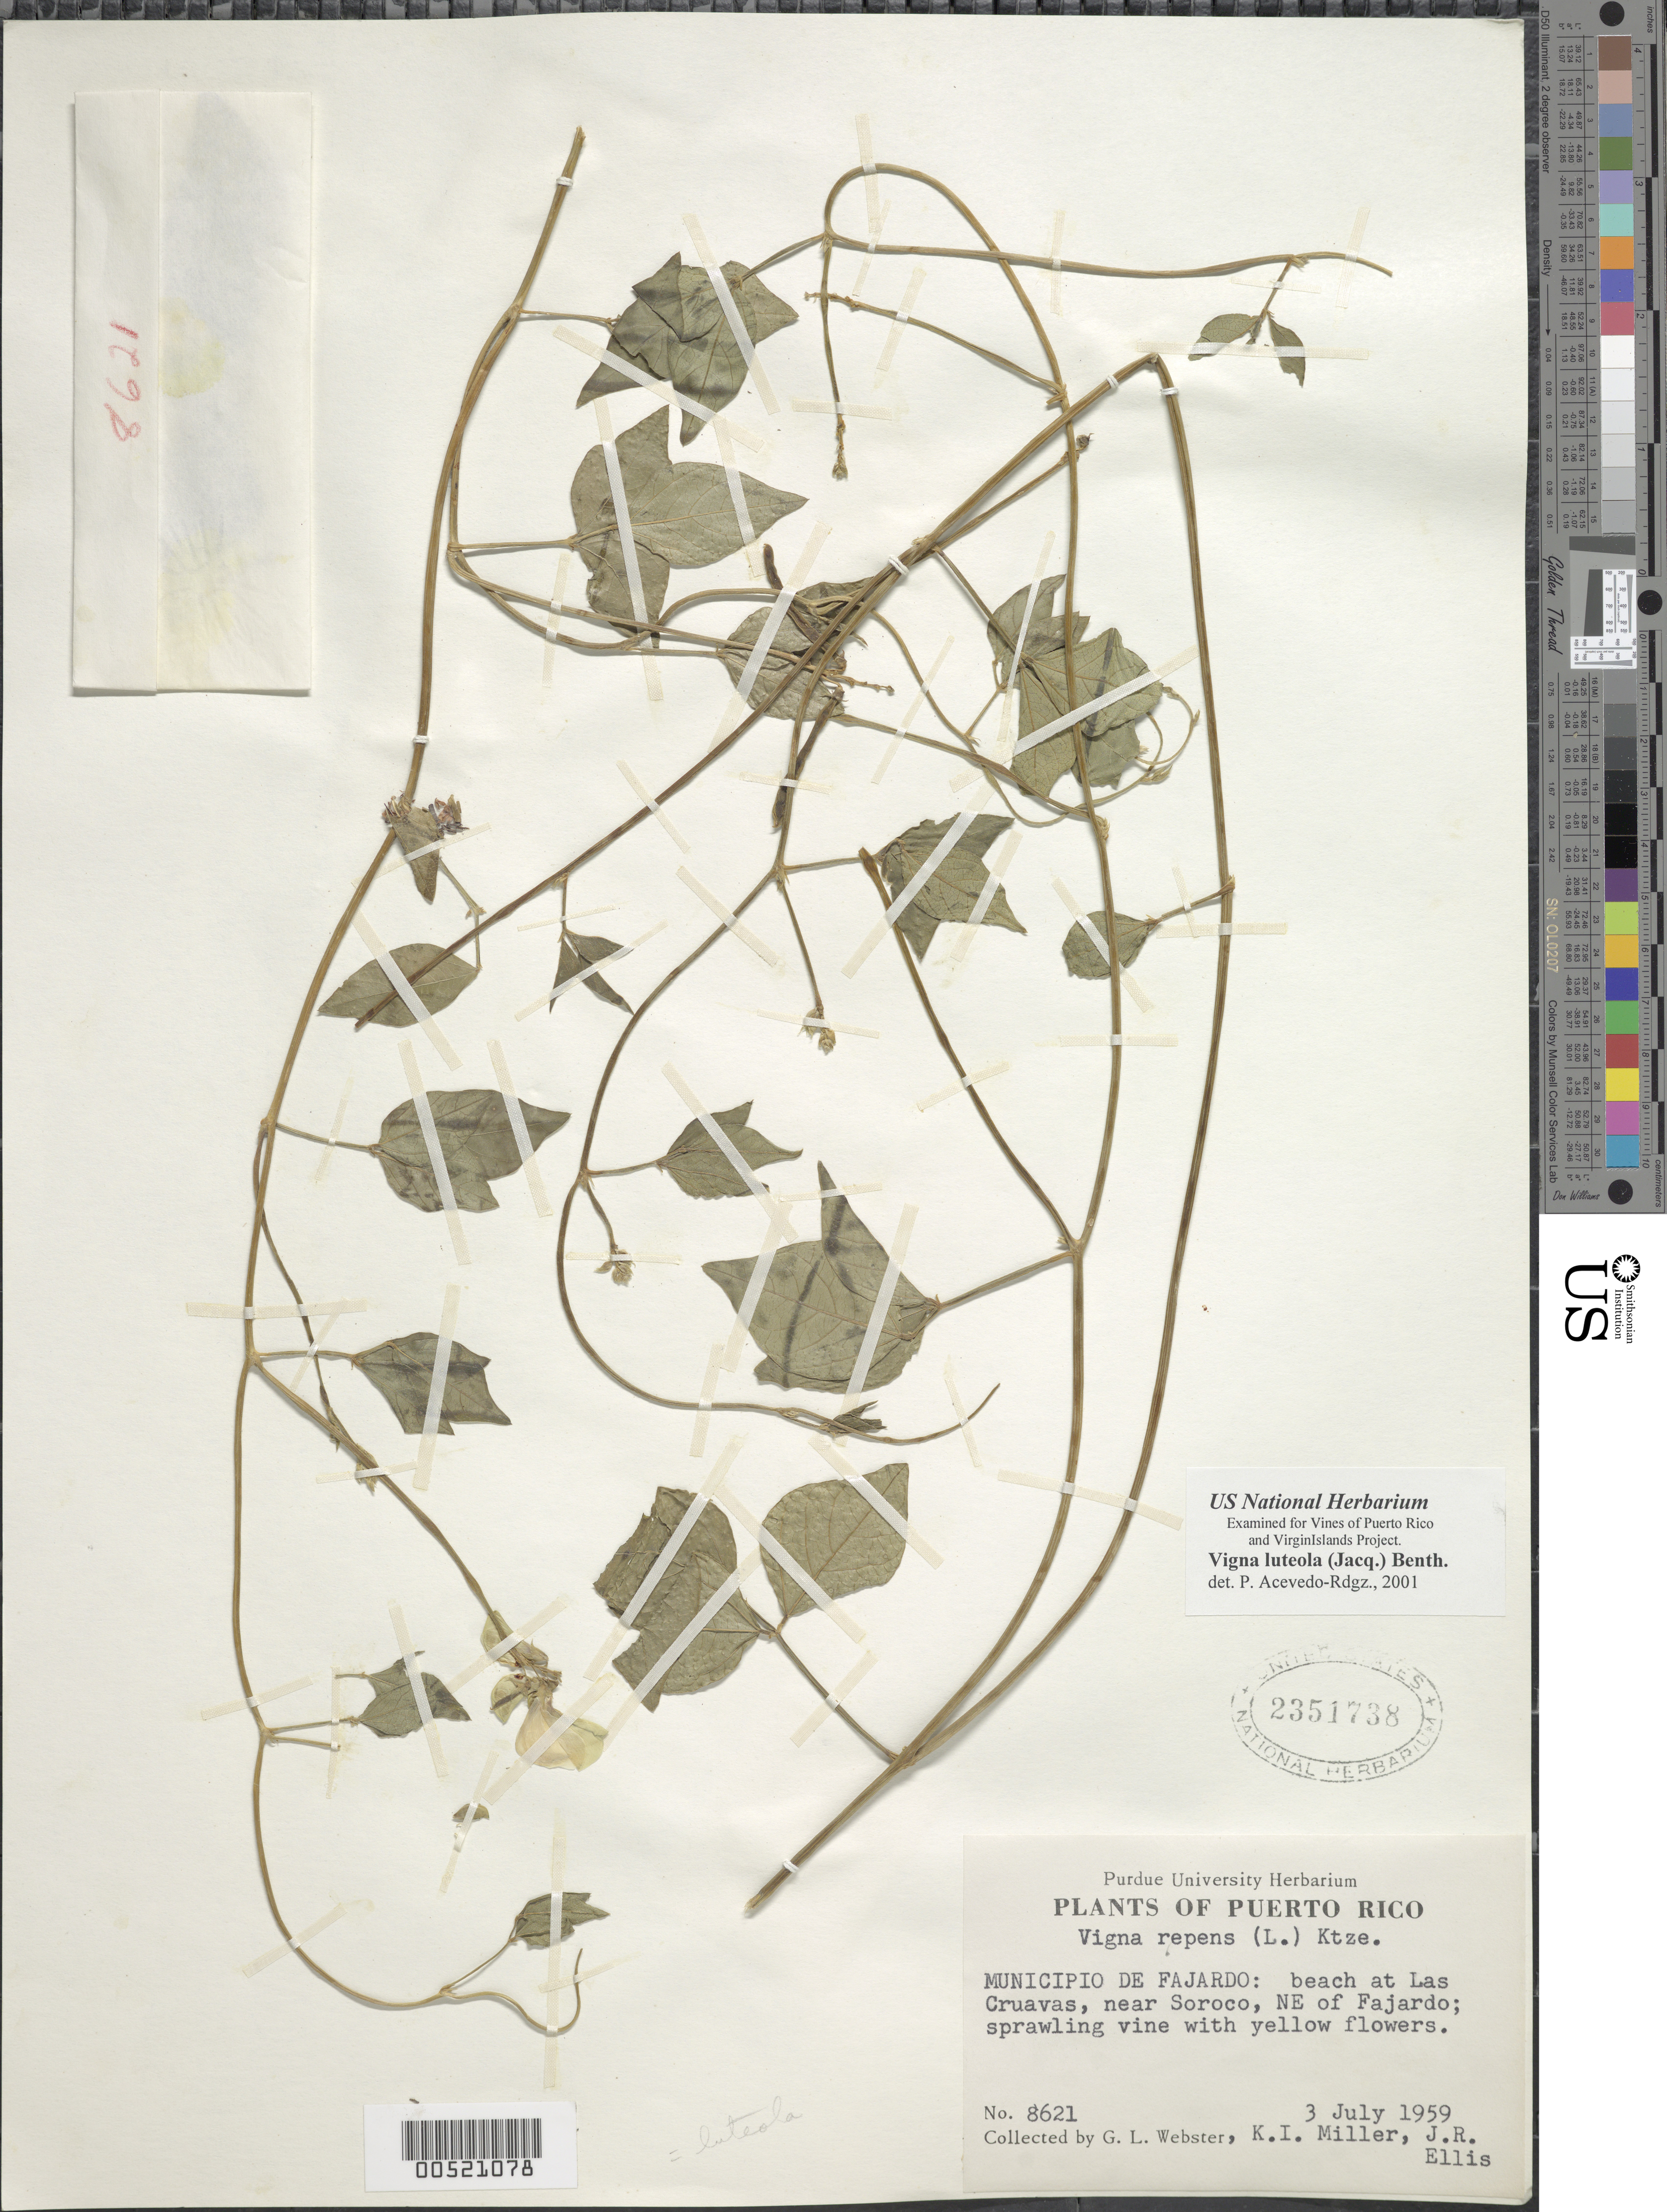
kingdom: Plantae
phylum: Tracheophyta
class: Magnoliopsida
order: Fabales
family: Fabaceae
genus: Vigna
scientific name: Vigna luteola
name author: (Jacq.) Benth.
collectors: G. L. Webster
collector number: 8621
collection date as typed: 03 Jul 1959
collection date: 1959-07-03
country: Puerto Rico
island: Greater Antilles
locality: Municipio de Fajardo, Las Cruavas, near Soroco, NE of Fajardo. Beach.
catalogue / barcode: US 2351738